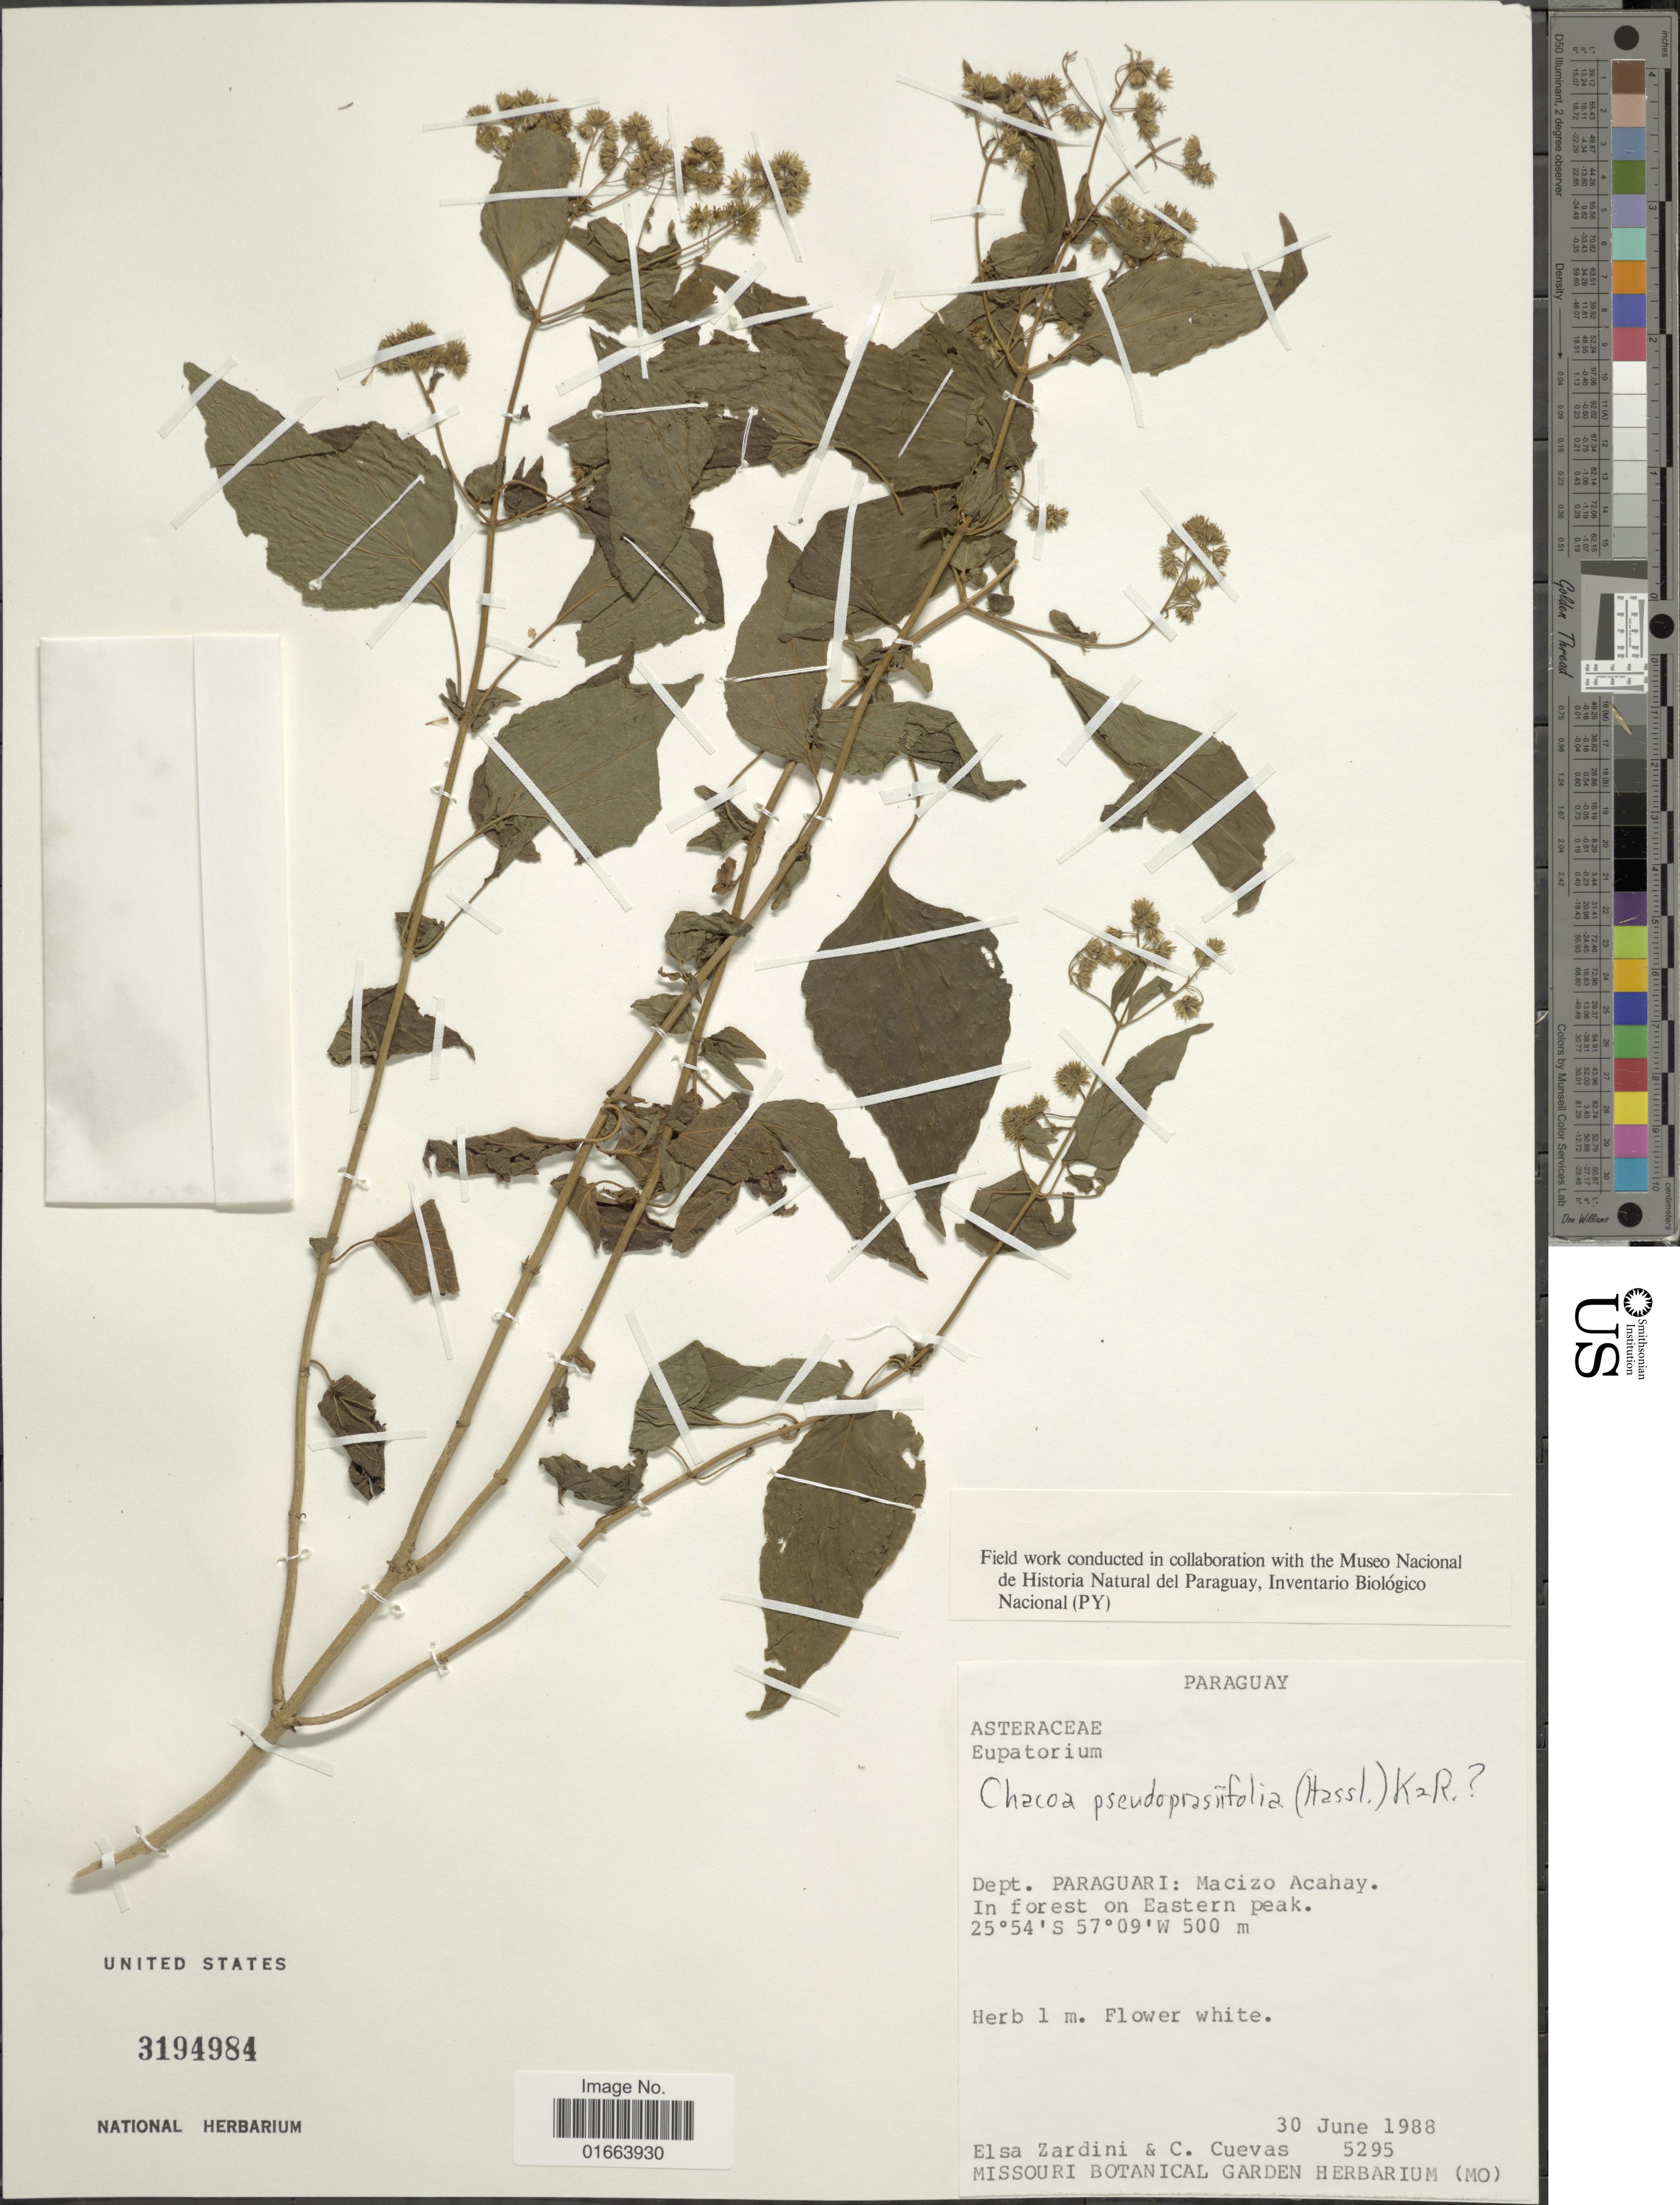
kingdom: Plantae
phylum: Tracheophyta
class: Magnoliopsida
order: Asterales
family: Asteraceae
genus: Chacoa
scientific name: Chacoa pseudoprasiifolia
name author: (Hassl.) R.M. King & H. Rob.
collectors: E. M. Zardini & C. Cuevas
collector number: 5295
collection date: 1988-06-30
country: Paraguay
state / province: Paraguari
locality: Macizo Acahay. In forest on Eastern peak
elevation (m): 500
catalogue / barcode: US 3194984